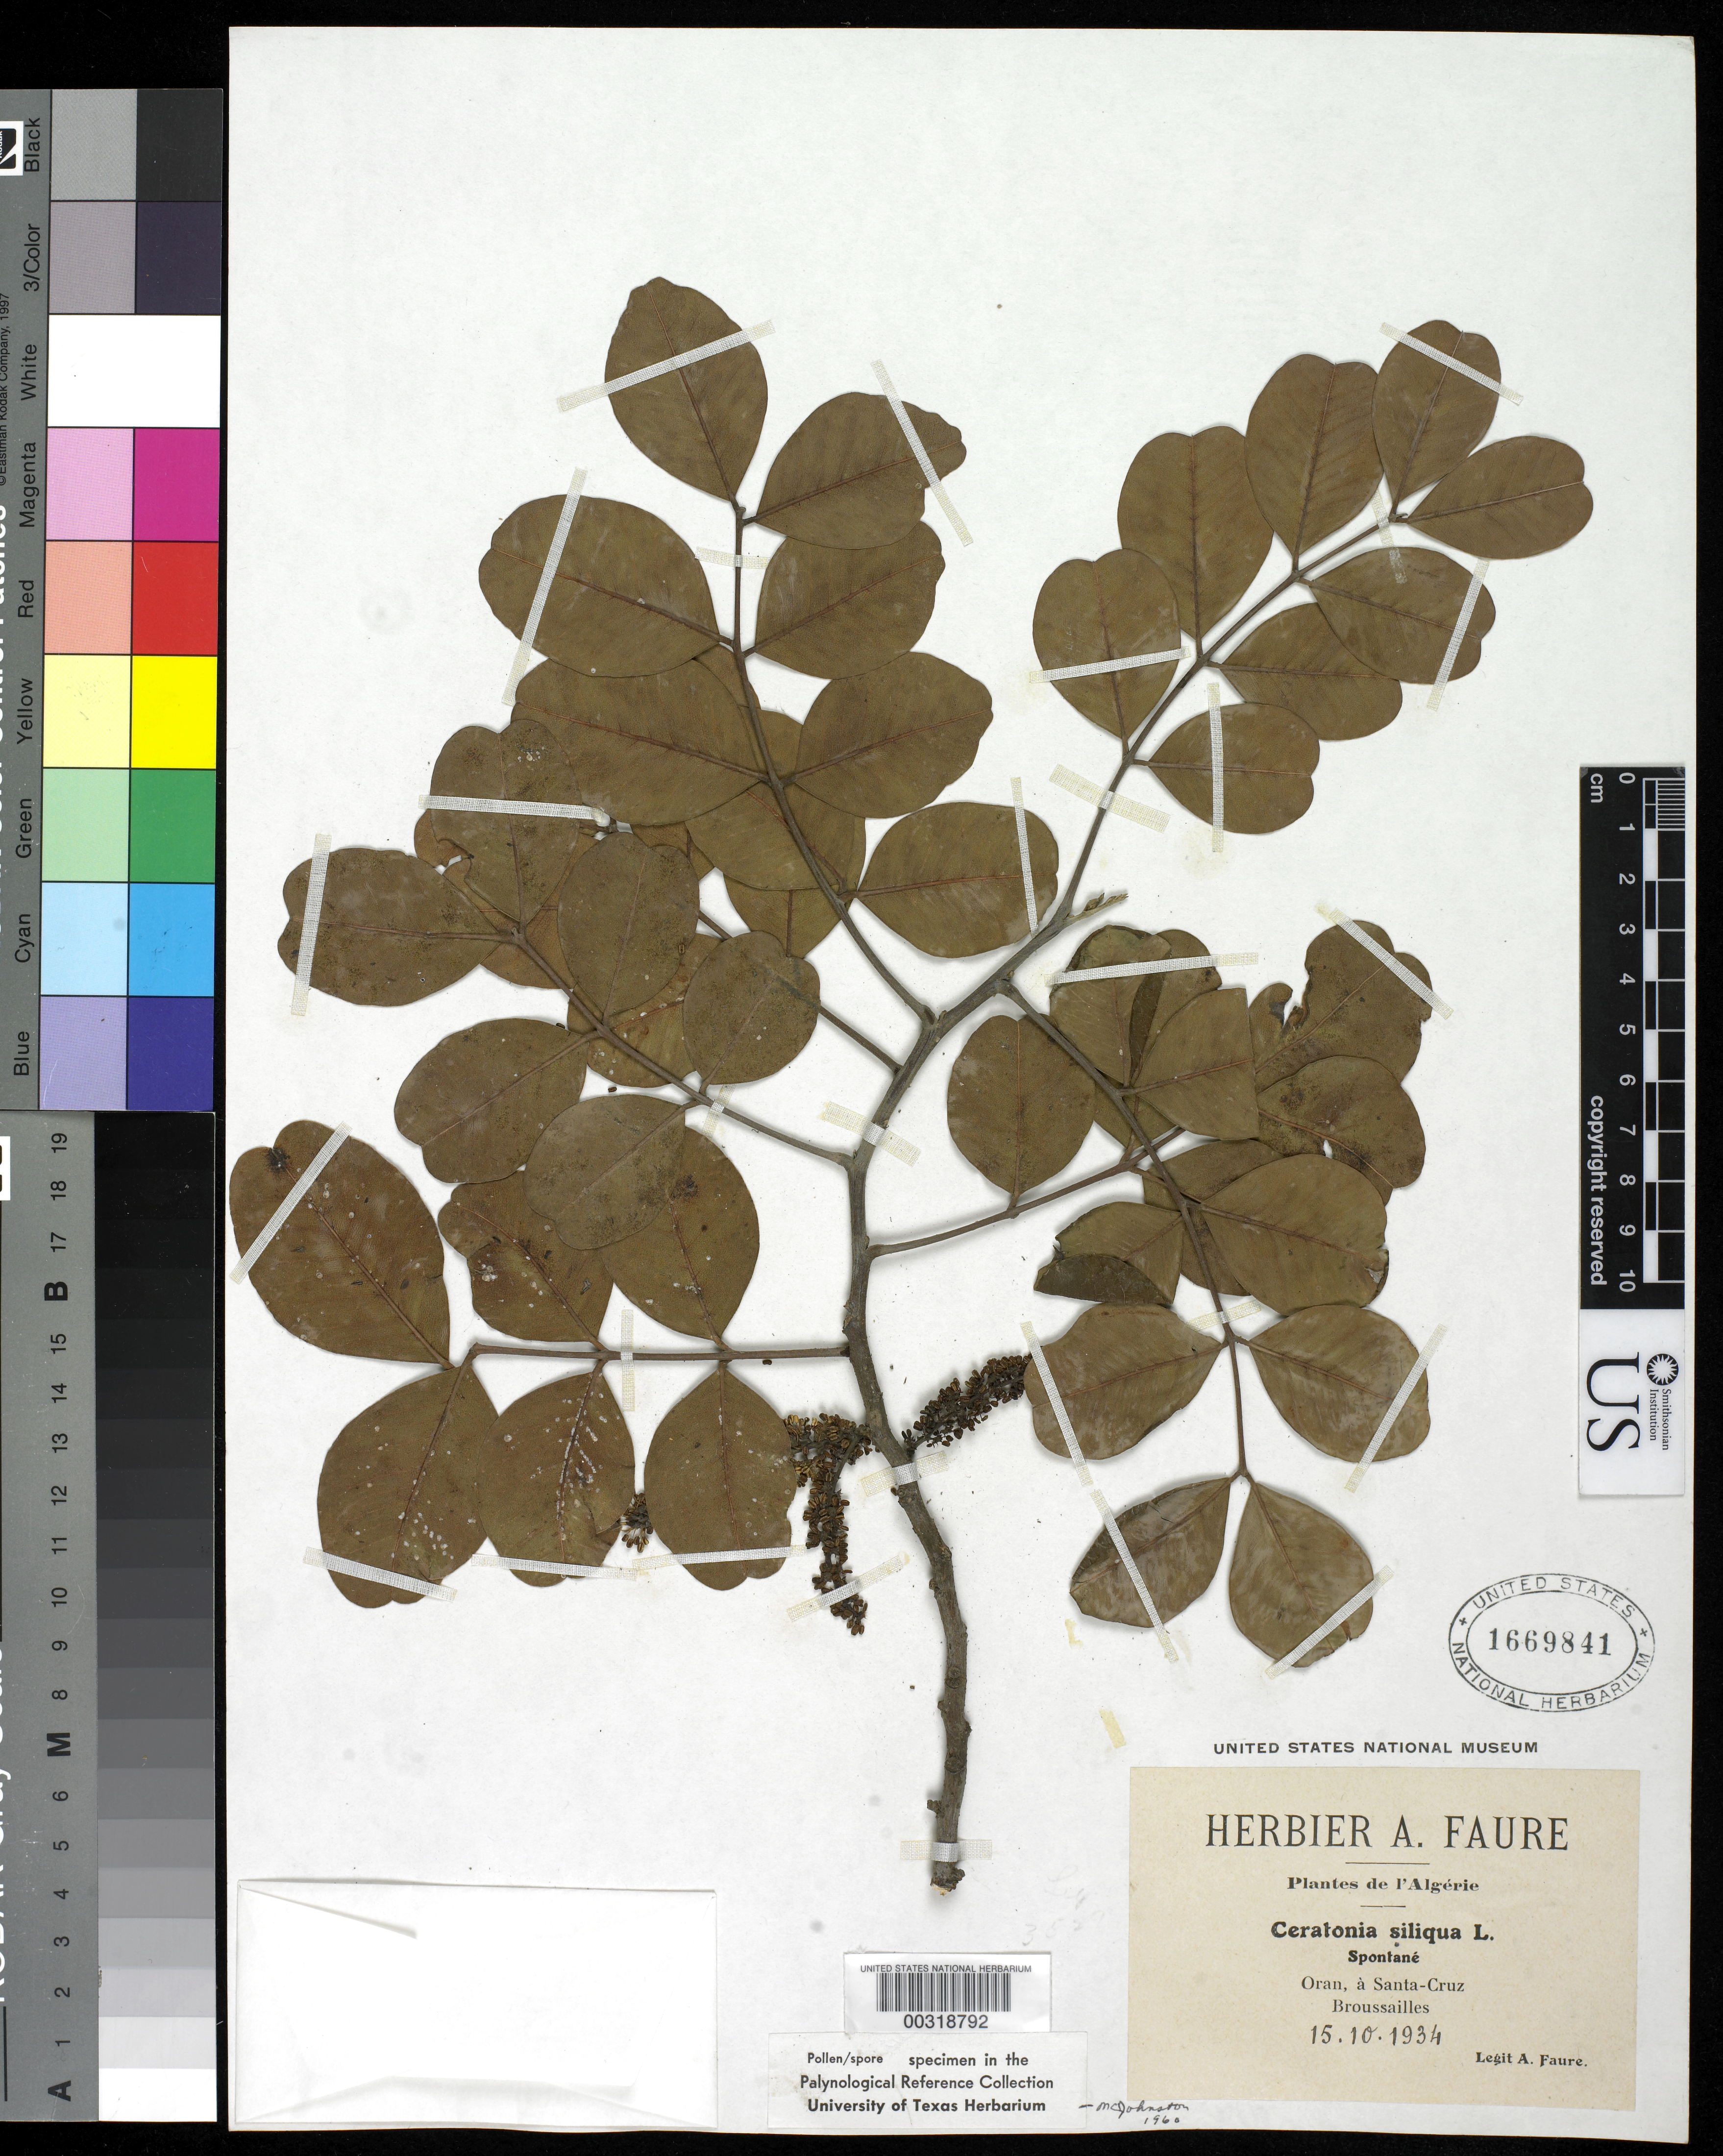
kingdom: Plantae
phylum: Tracheophyta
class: Magnoliopsida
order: Fabales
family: Fabaceae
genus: Ceratonia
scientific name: Ceratonia siliqua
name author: L.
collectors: A. Faurie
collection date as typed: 15 Oct 1934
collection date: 1934-10-15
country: Algeria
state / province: Oran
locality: Oran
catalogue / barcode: US 1669841